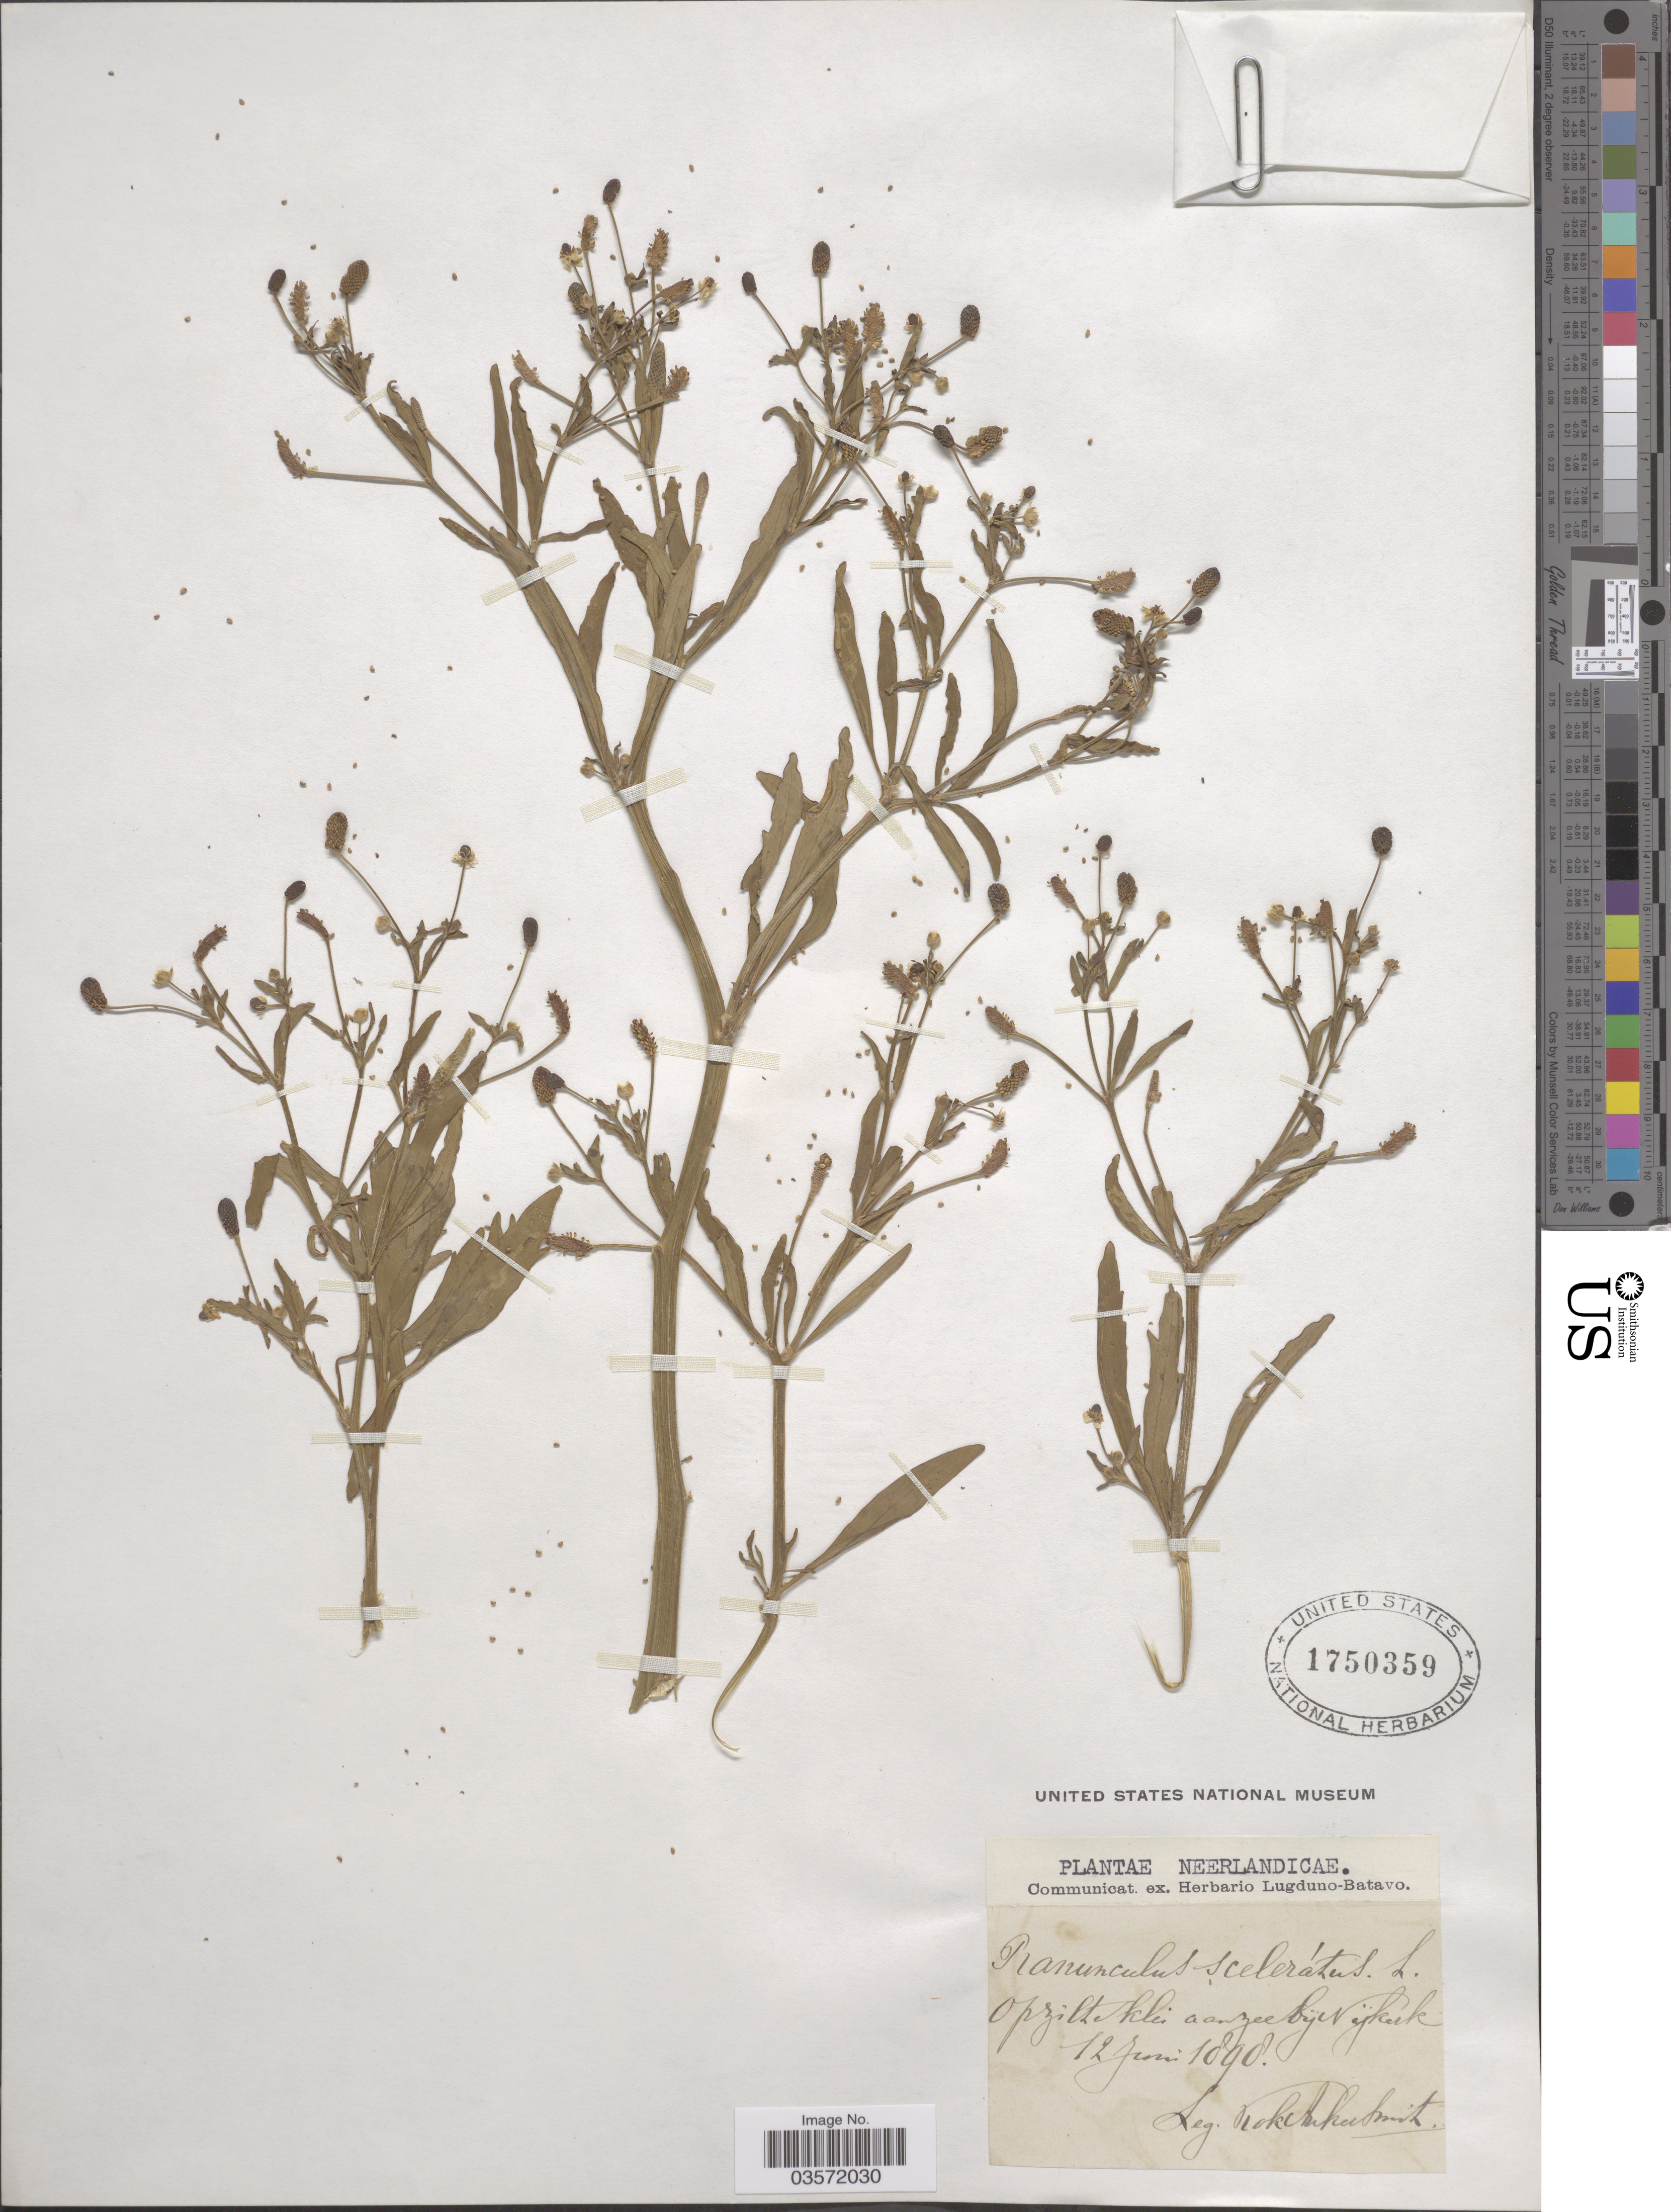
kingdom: Plantae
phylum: Tracheophyta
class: Magnoliopsida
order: Ranunculales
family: Ranunculaceae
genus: Ranunculus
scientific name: Ranunculus sceleratus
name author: L.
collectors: Kok Ankersmit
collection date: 1898-06-12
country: Netherlands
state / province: Gelderland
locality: Neerlandicae. Op zilte klei aan zee bij Nijkerk.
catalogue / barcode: US 1750359